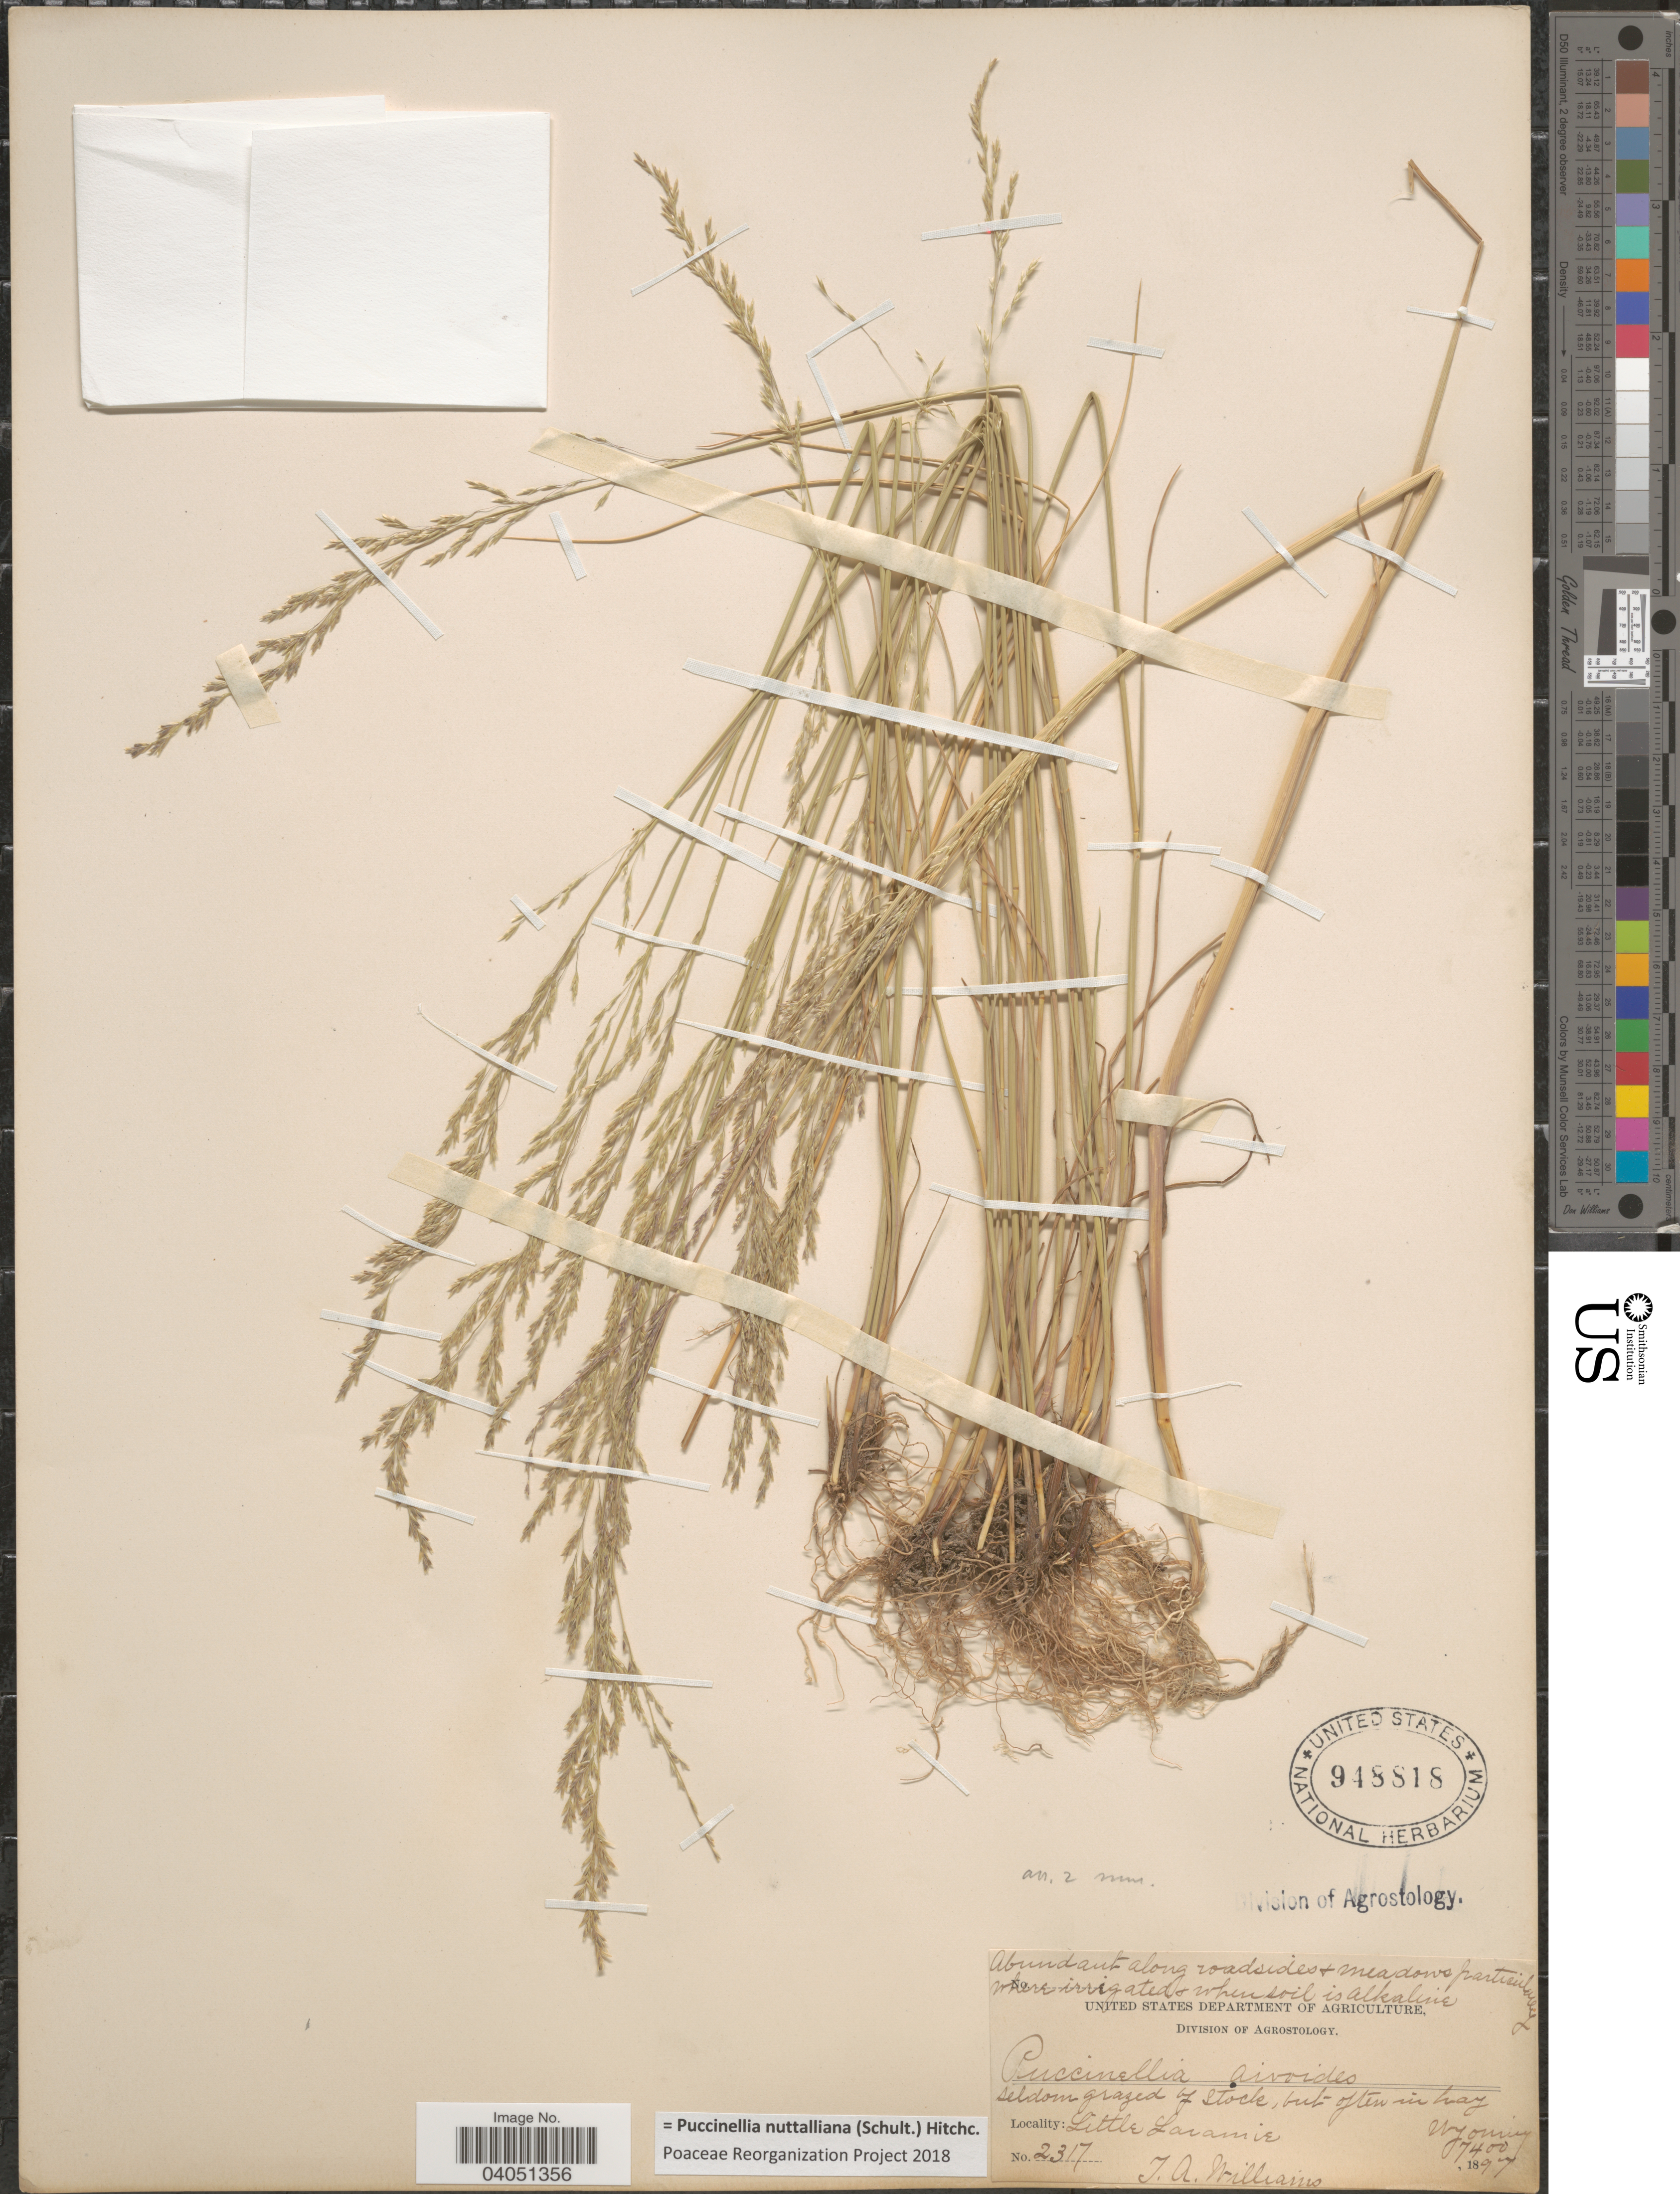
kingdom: Plantae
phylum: Tracheophyta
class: Liliopsida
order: Poales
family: Poaceae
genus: Puccinellia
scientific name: Puccinellia nuttalliana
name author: (Schult.) Hitchc.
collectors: T. Williams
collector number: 2317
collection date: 1897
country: United States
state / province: Wyoming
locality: Little Laramie.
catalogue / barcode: US 948818